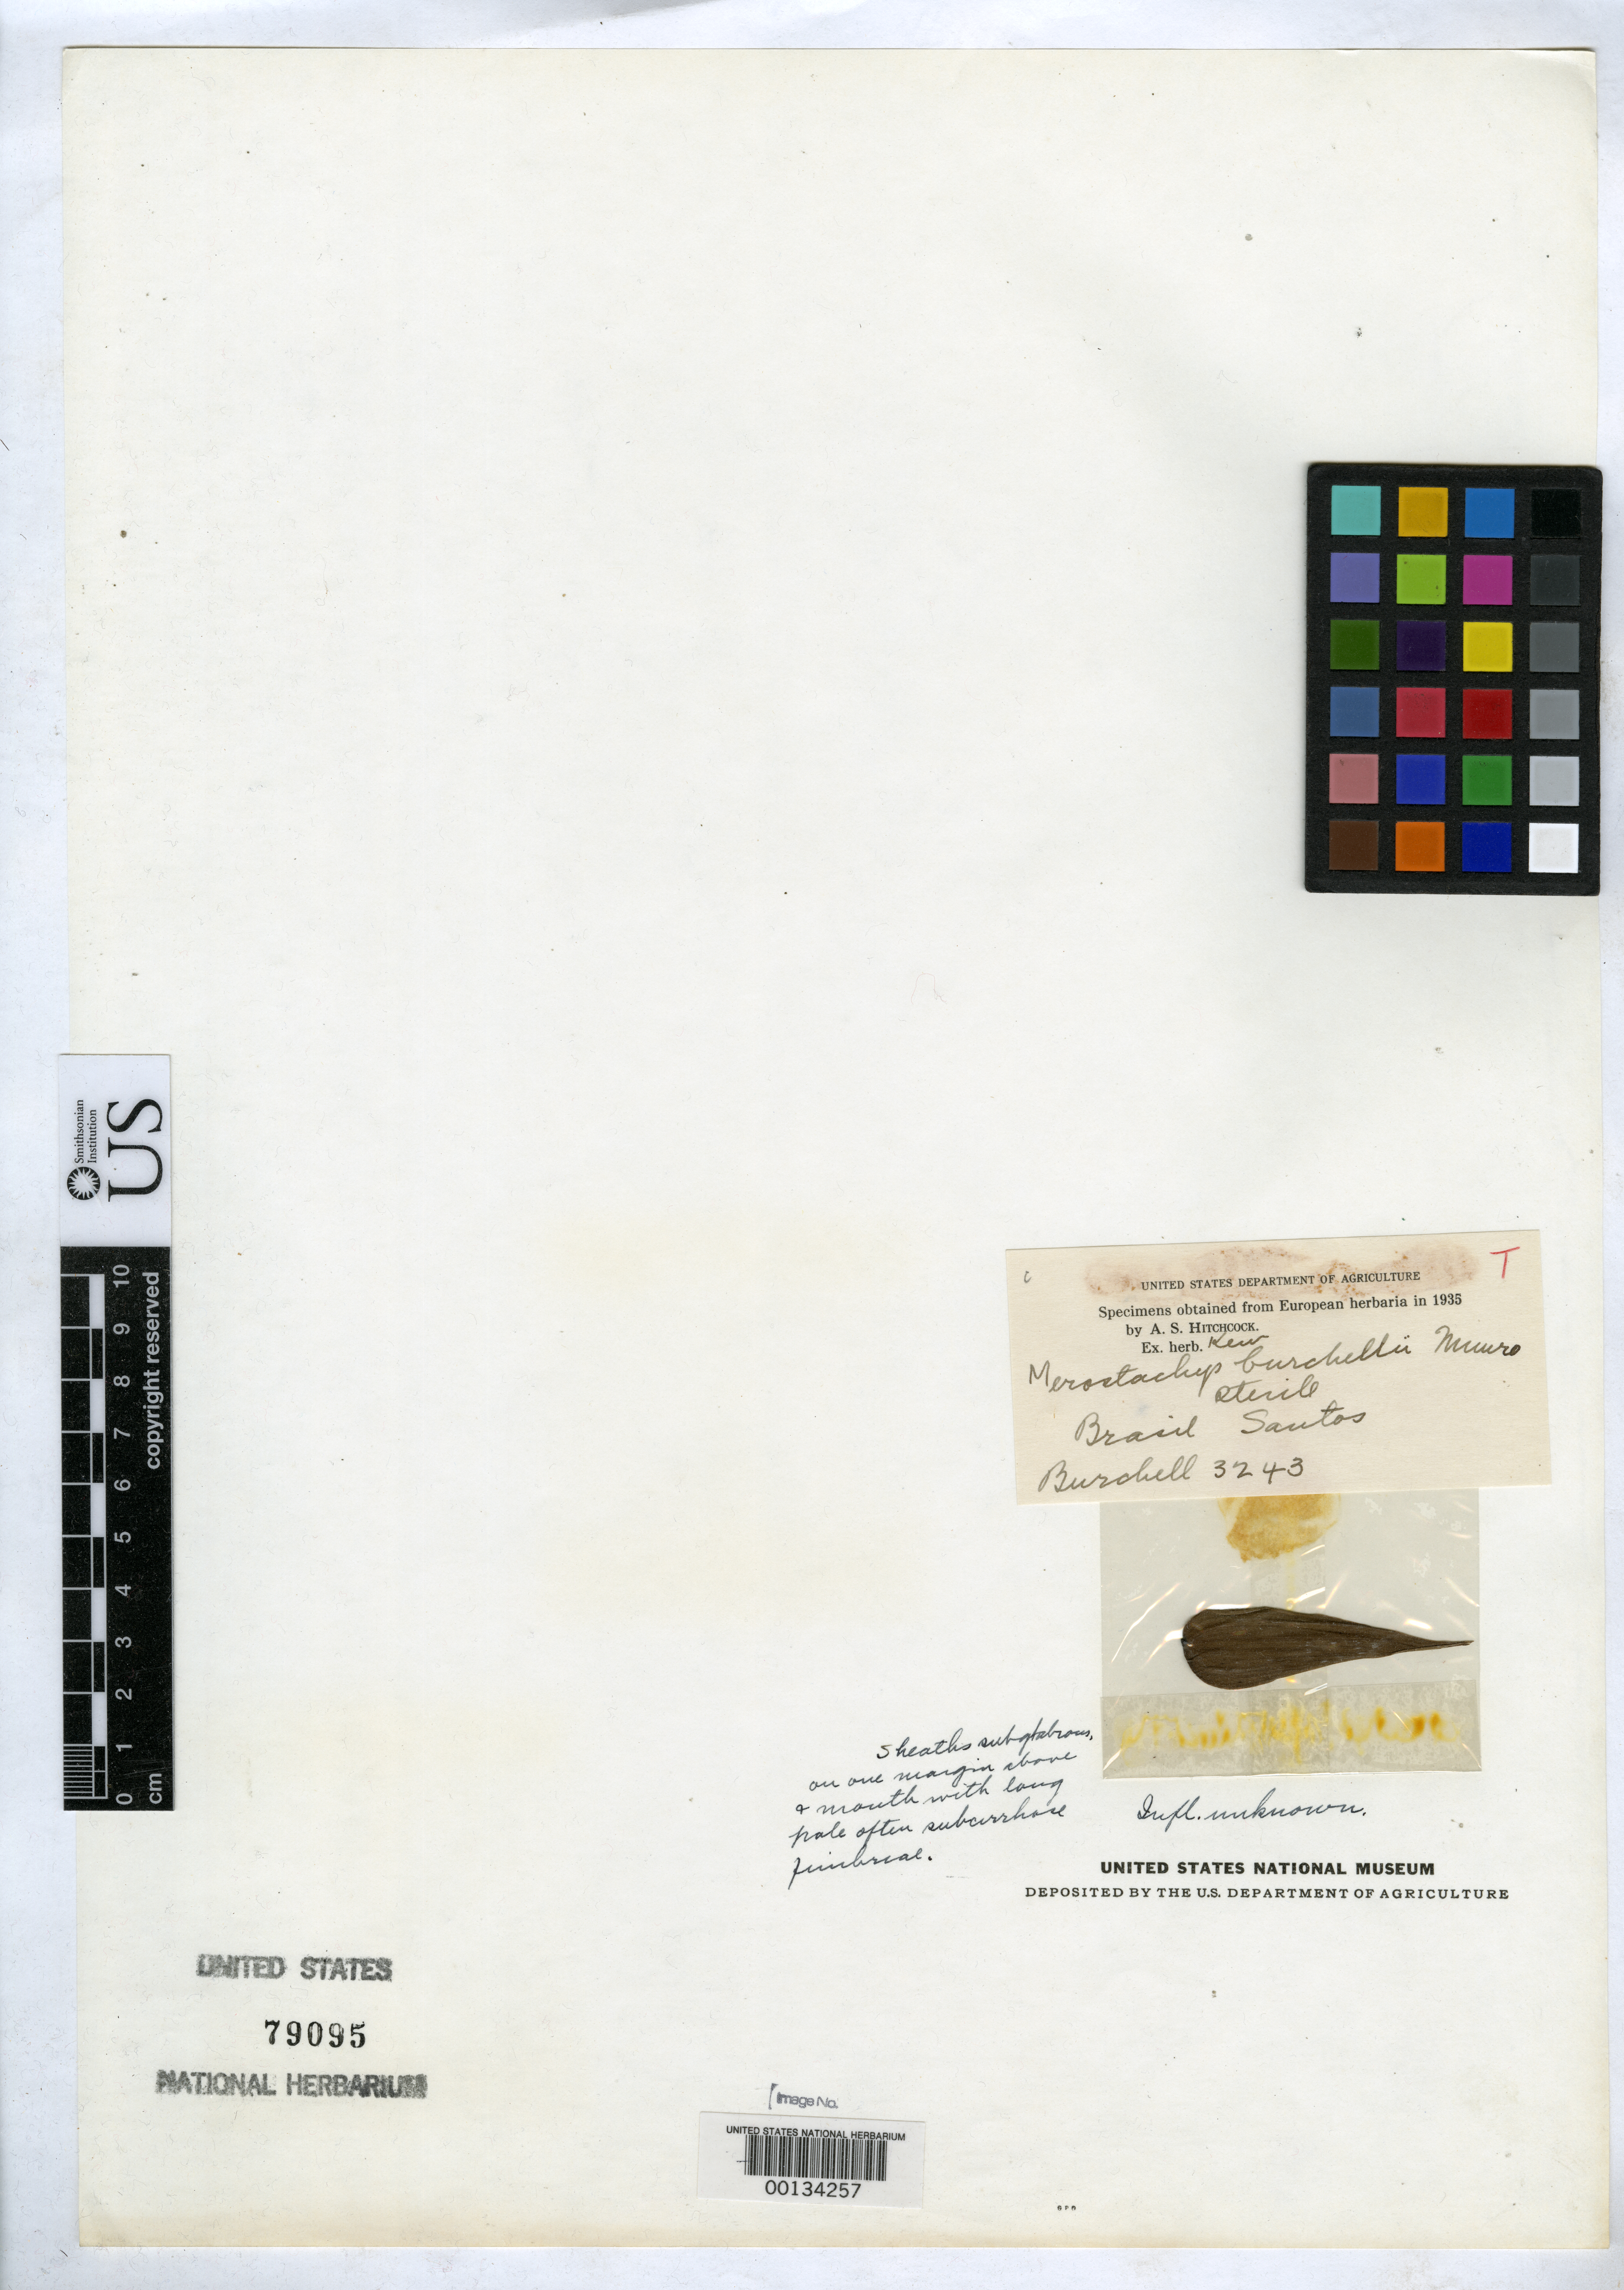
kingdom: Plantae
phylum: Tracheophyta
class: Liliopsida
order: Poales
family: Poaceae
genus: Merostachys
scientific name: Merostachys burchellii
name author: Munro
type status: Type Material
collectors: W. J. Burchell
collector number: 3243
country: Brazil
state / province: São Paulo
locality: Santos.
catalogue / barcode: US 79095